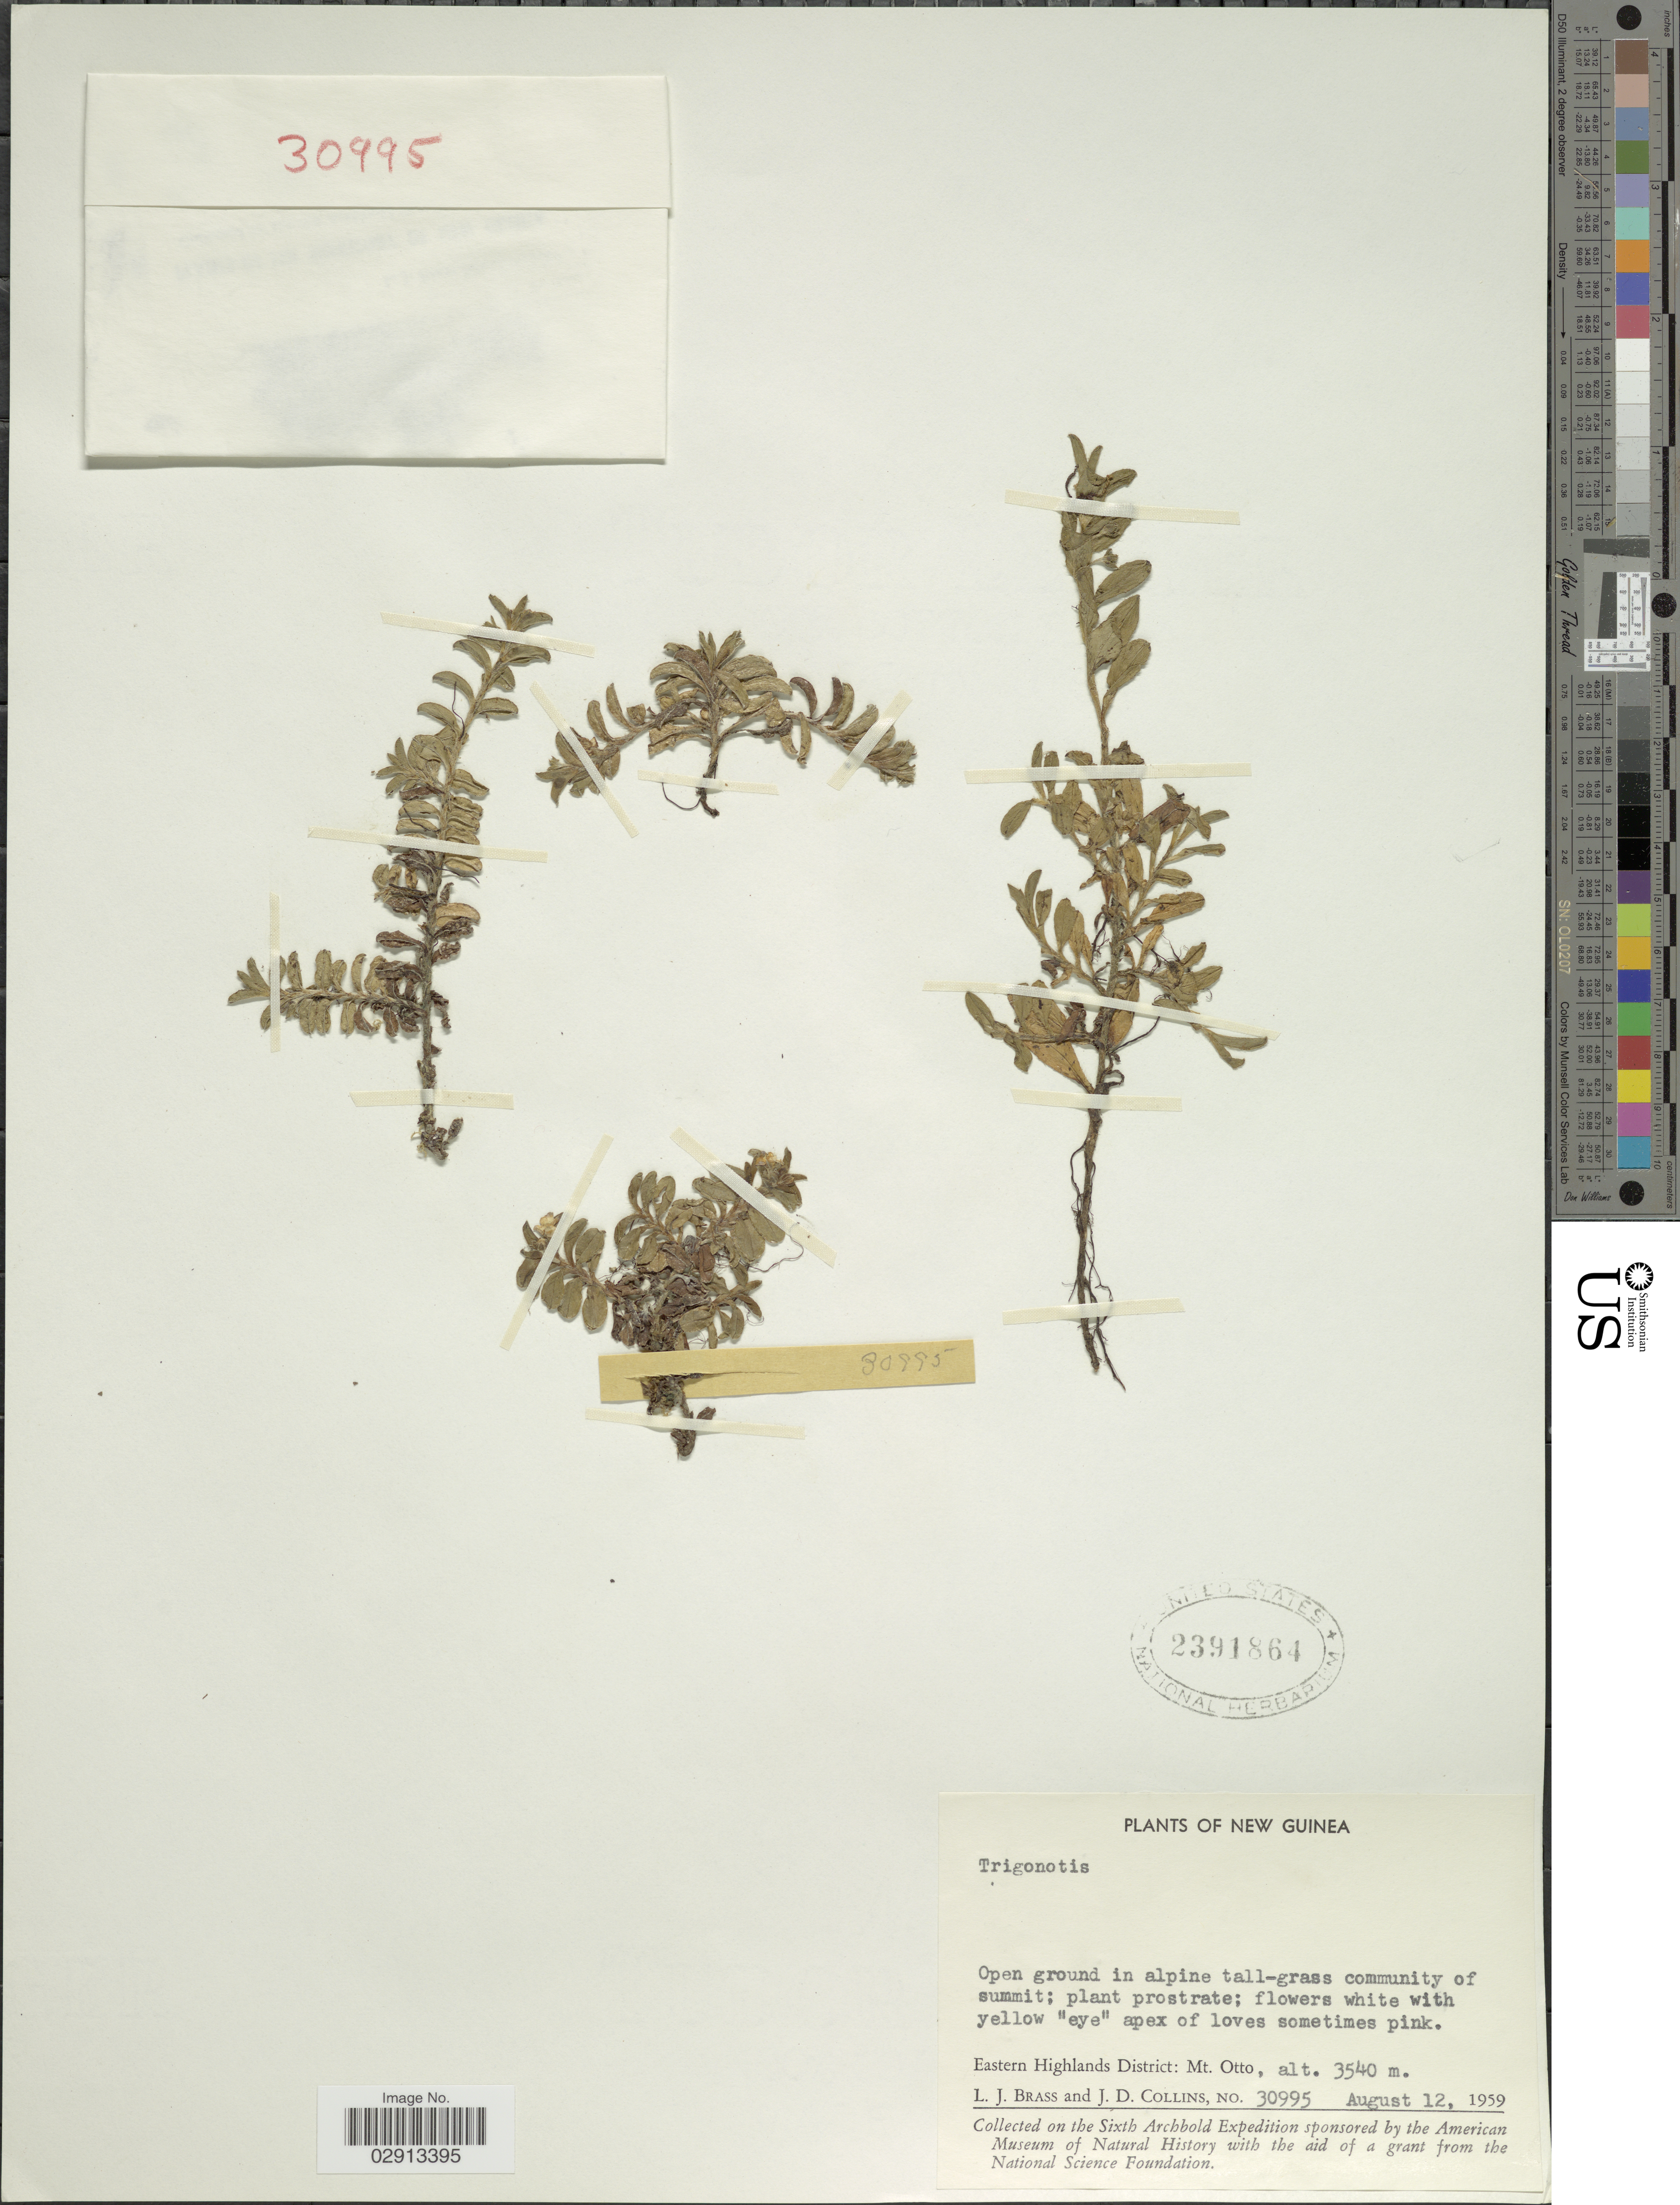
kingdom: Plantae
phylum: Tracheophyta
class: Magnoliopsida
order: Boraginales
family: Boraginaceae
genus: Trigonotis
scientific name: Trigonotis sp.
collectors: L. J. Brass & J. Collins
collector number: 30995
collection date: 1959-08-12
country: Papua New Guinea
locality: New Guinea. Eastern Highlands District: Mt. Otto.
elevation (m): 3540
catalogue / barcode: US 2391864